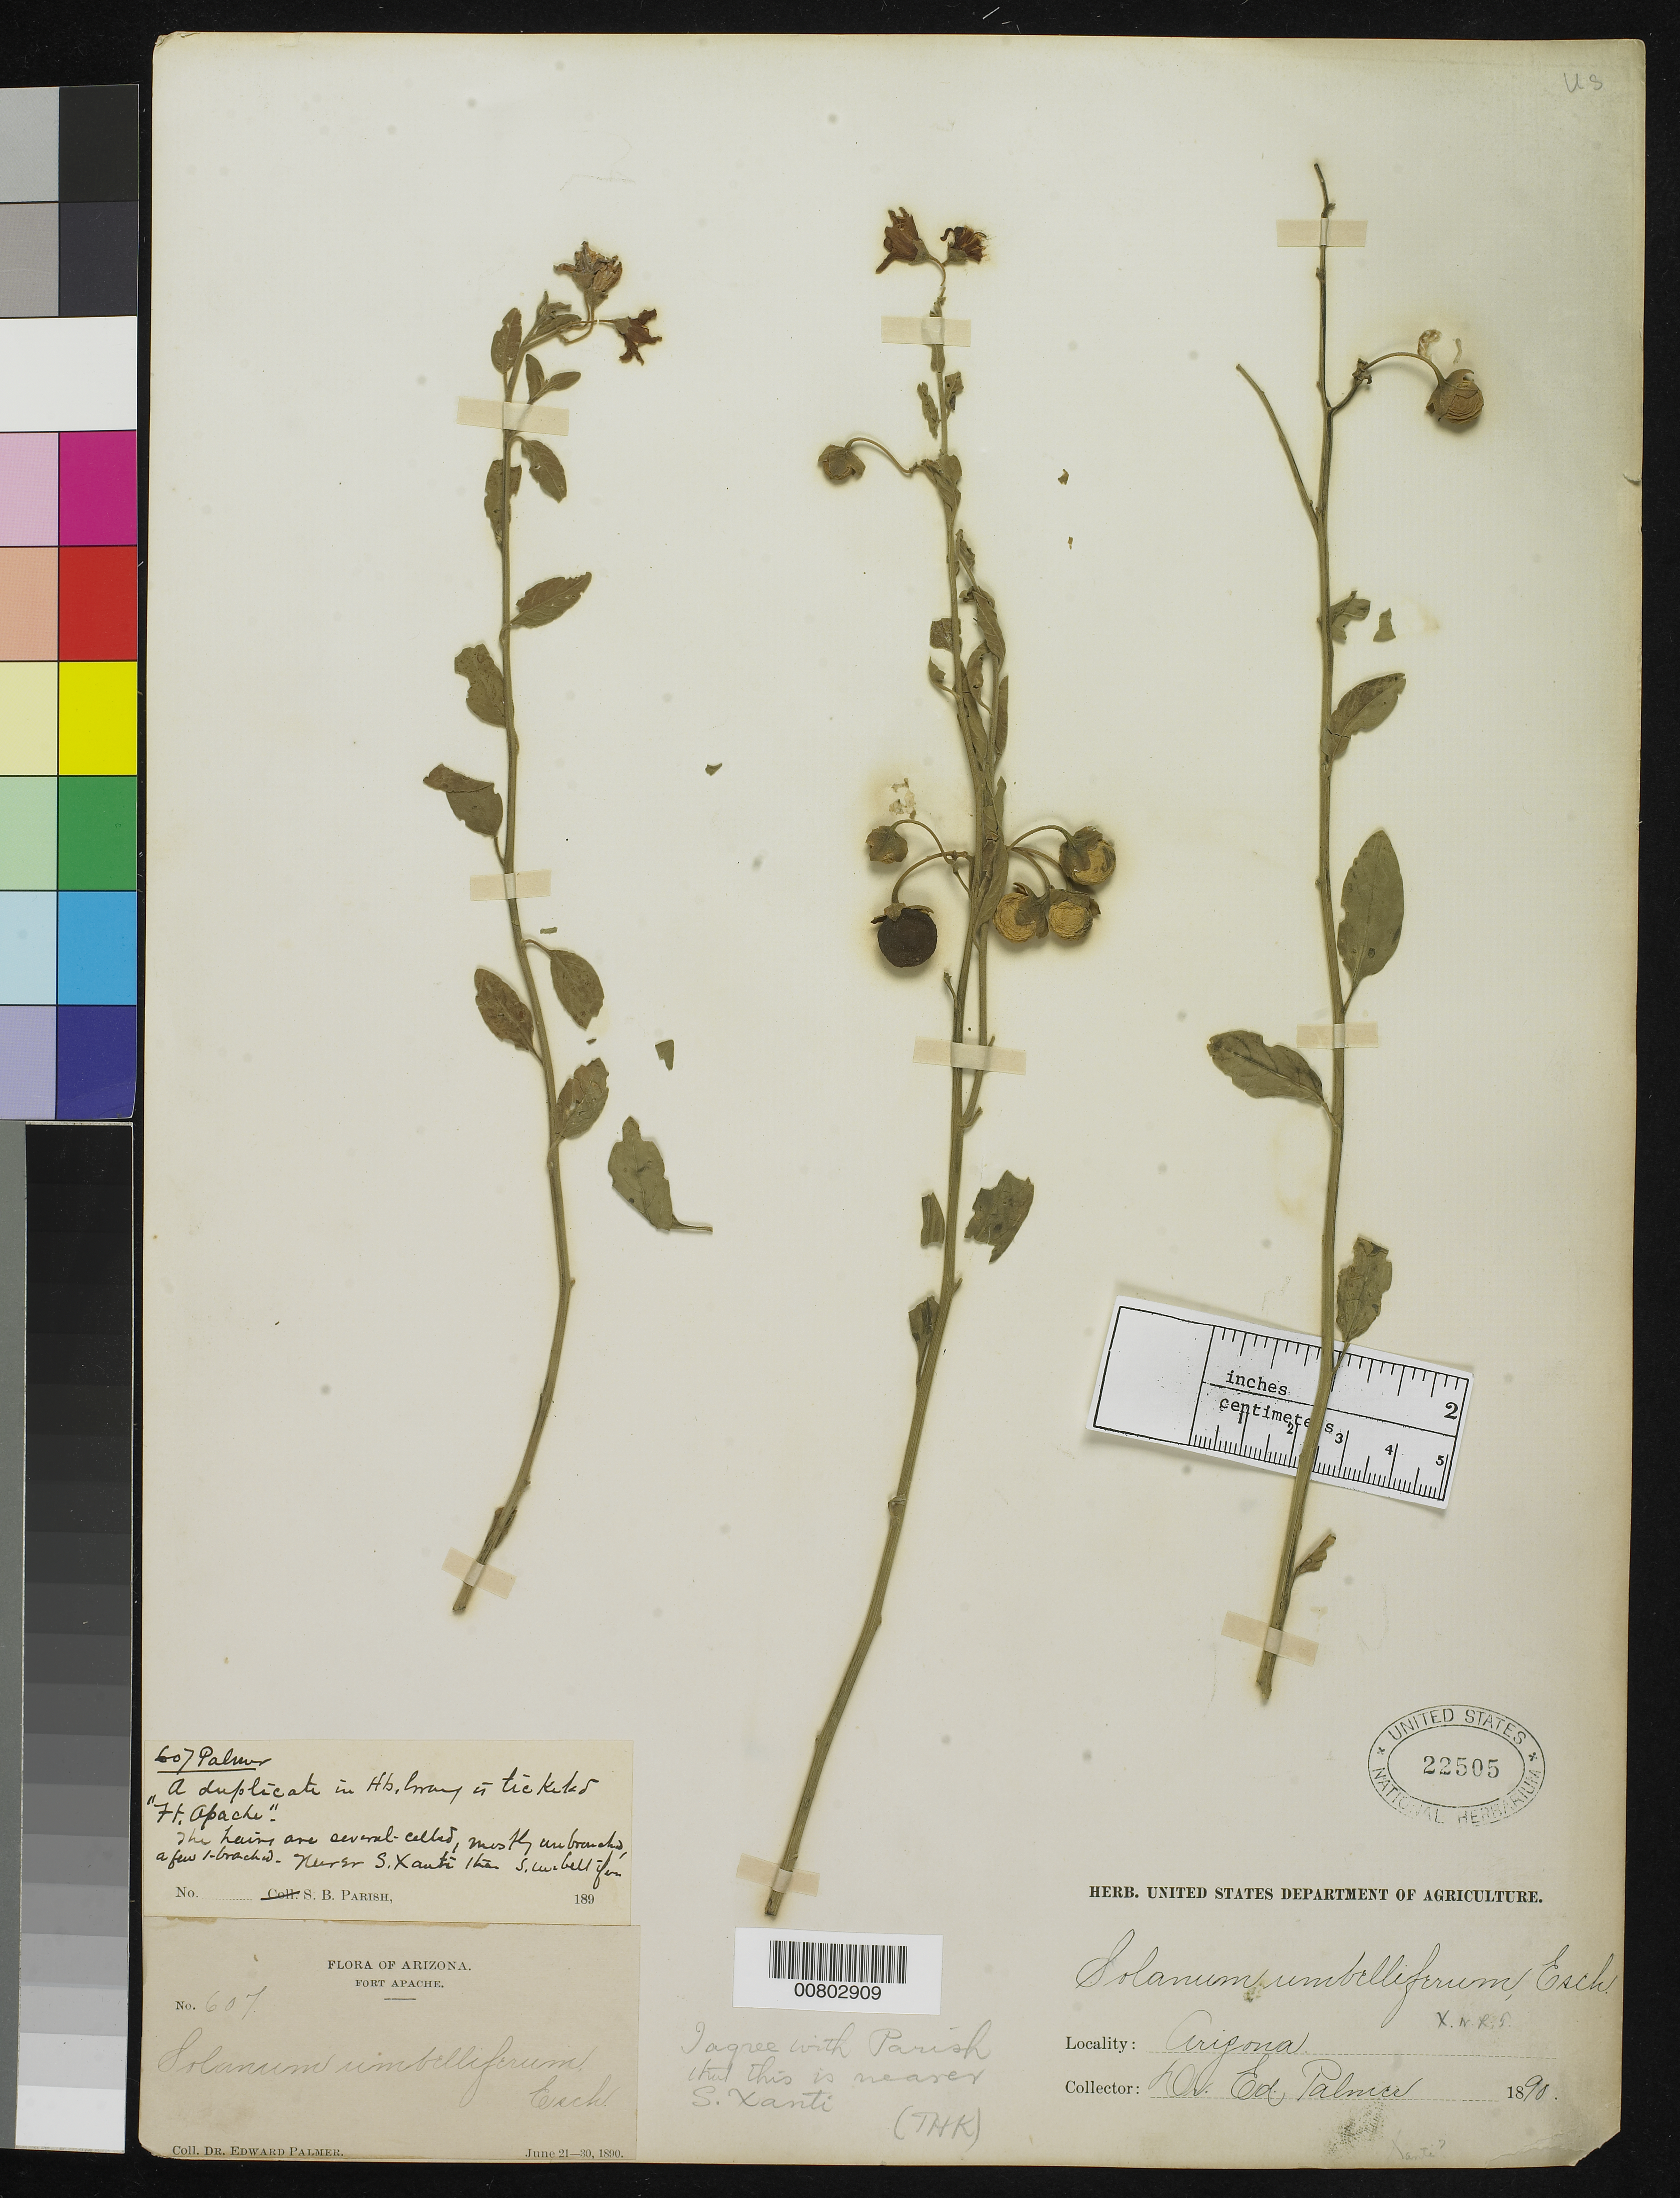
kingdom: Plantae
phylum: Tracheophyta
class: Magnoliopsida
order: Solanales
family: Solanaceae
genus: Solanum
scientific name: Solanum xanti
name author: A. Gray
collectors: E. Palmer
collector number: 607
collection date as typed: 21 Jun 1890 to 30 Jun 1890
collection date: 1890-06-21/1890-06-30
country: United States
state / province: Arizona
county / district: Navajo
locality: Fort Apache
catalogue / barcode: US 22505